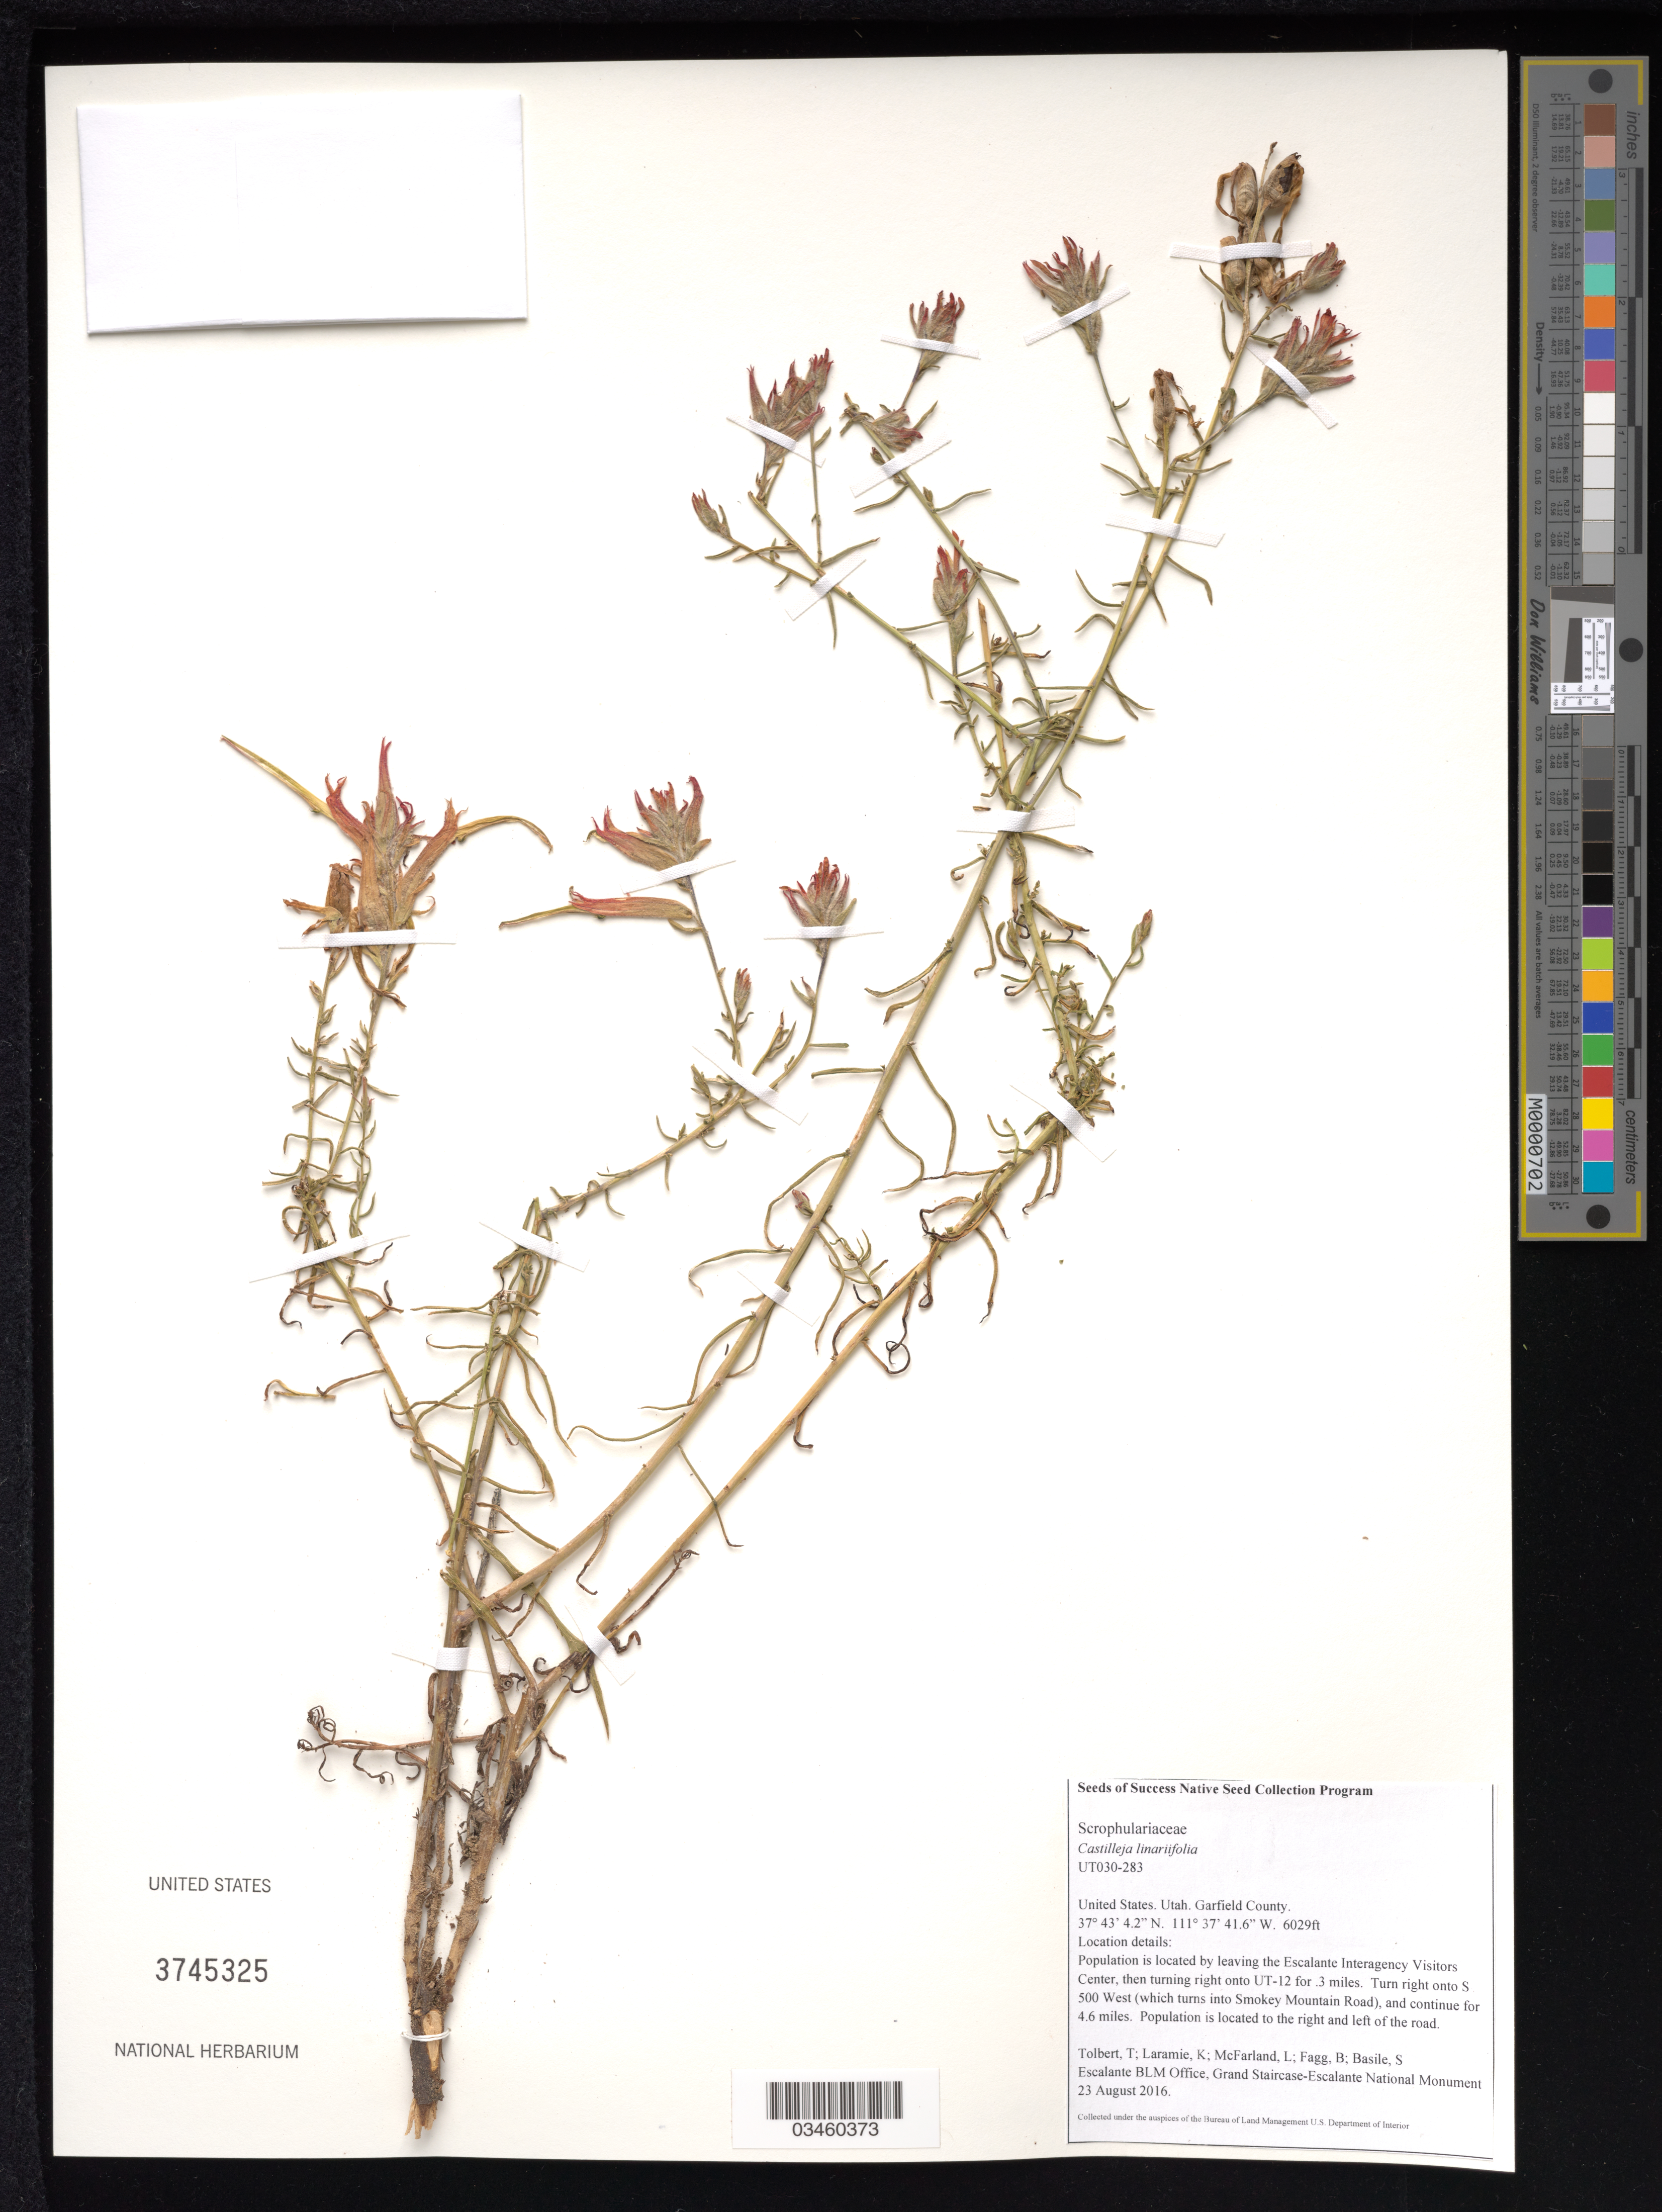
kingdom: Plantae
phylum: Tracheophyta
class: Magnoliopsida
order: Lamiales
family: Orobanchaceae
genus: Castilleja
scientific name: Castilleja linariifolia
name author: Benth.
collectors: T. Tolbert, K. Laramie, L. McFarland, B. Fagg & S. Basile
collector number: UT030-283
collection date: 2016-08-23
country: United States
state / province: Utah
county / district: Garfield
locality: Smokey Mountain Road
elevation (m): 1838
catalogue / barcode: US 3745325